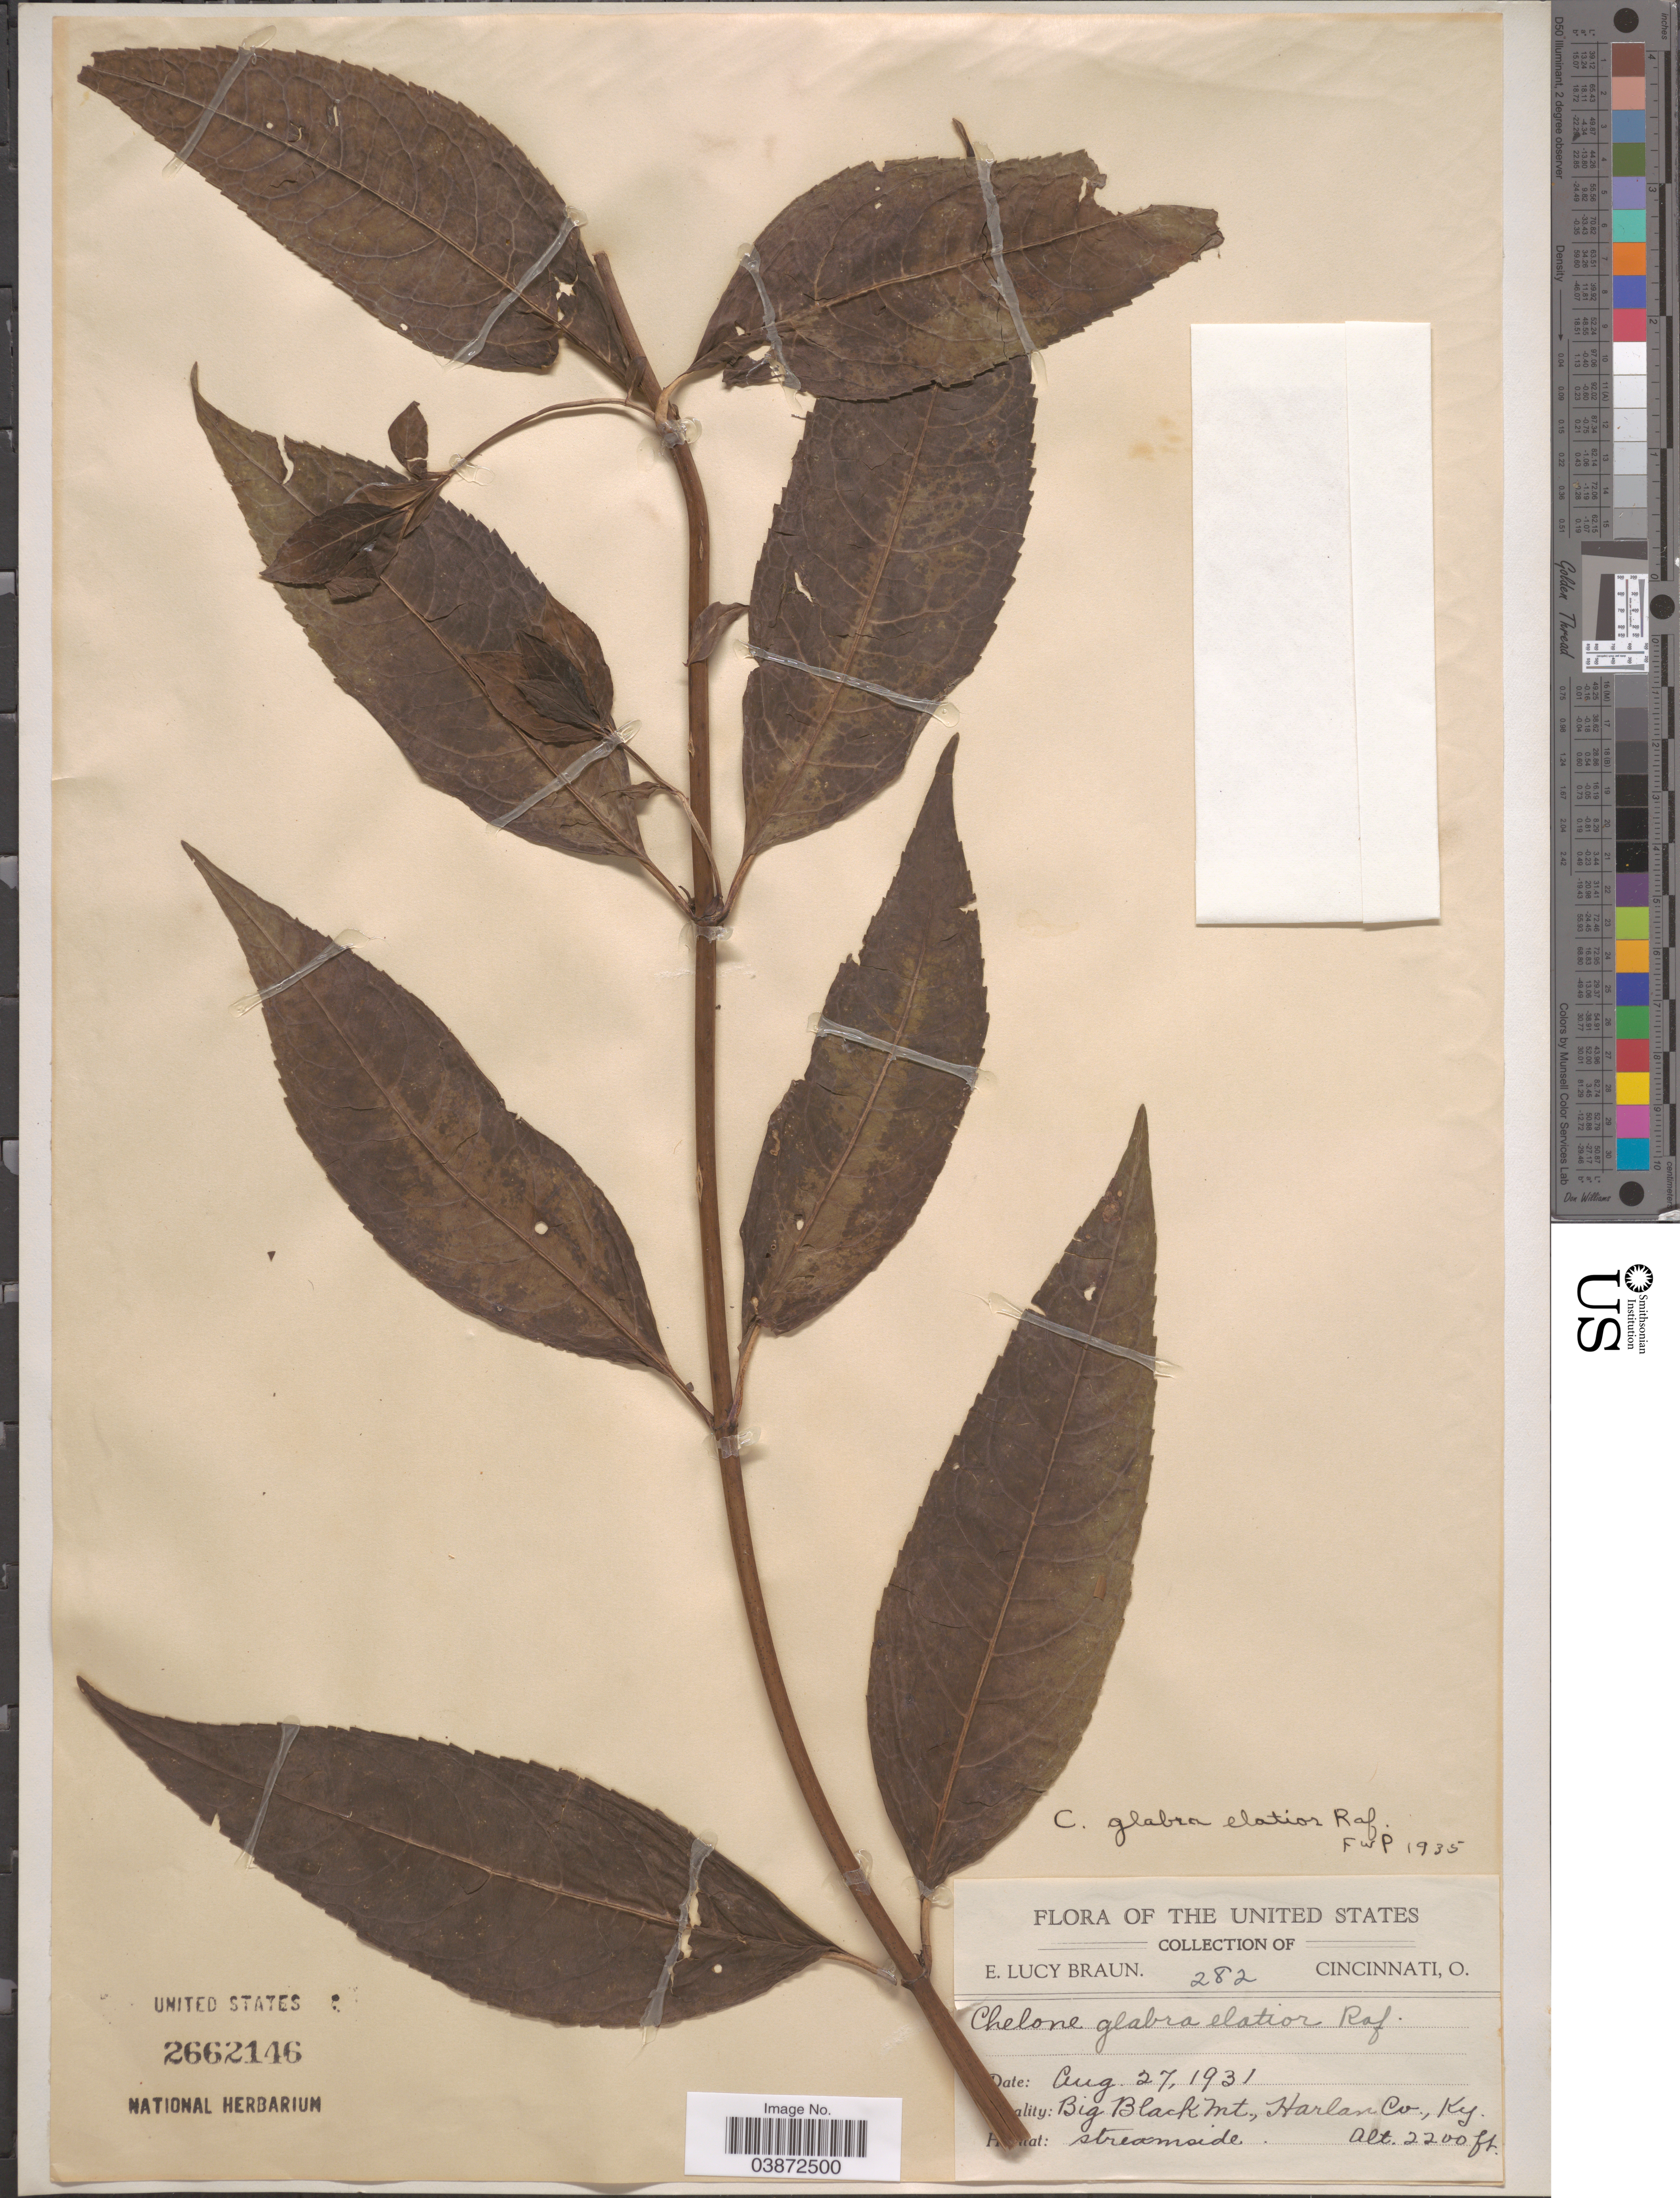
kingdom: Plantae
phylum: Tracheophyta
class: Magnoliopsida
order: Lamiales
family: Plantaginaceae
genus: Chelone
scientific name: Chelone glabra var. elatior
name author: Raf.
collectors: E. L. Braun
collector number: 282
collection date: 1931-08-27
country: United States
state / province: Kentucky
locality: Big Black Mt., Harlan Co.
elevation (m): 671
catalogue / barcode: US 2662146